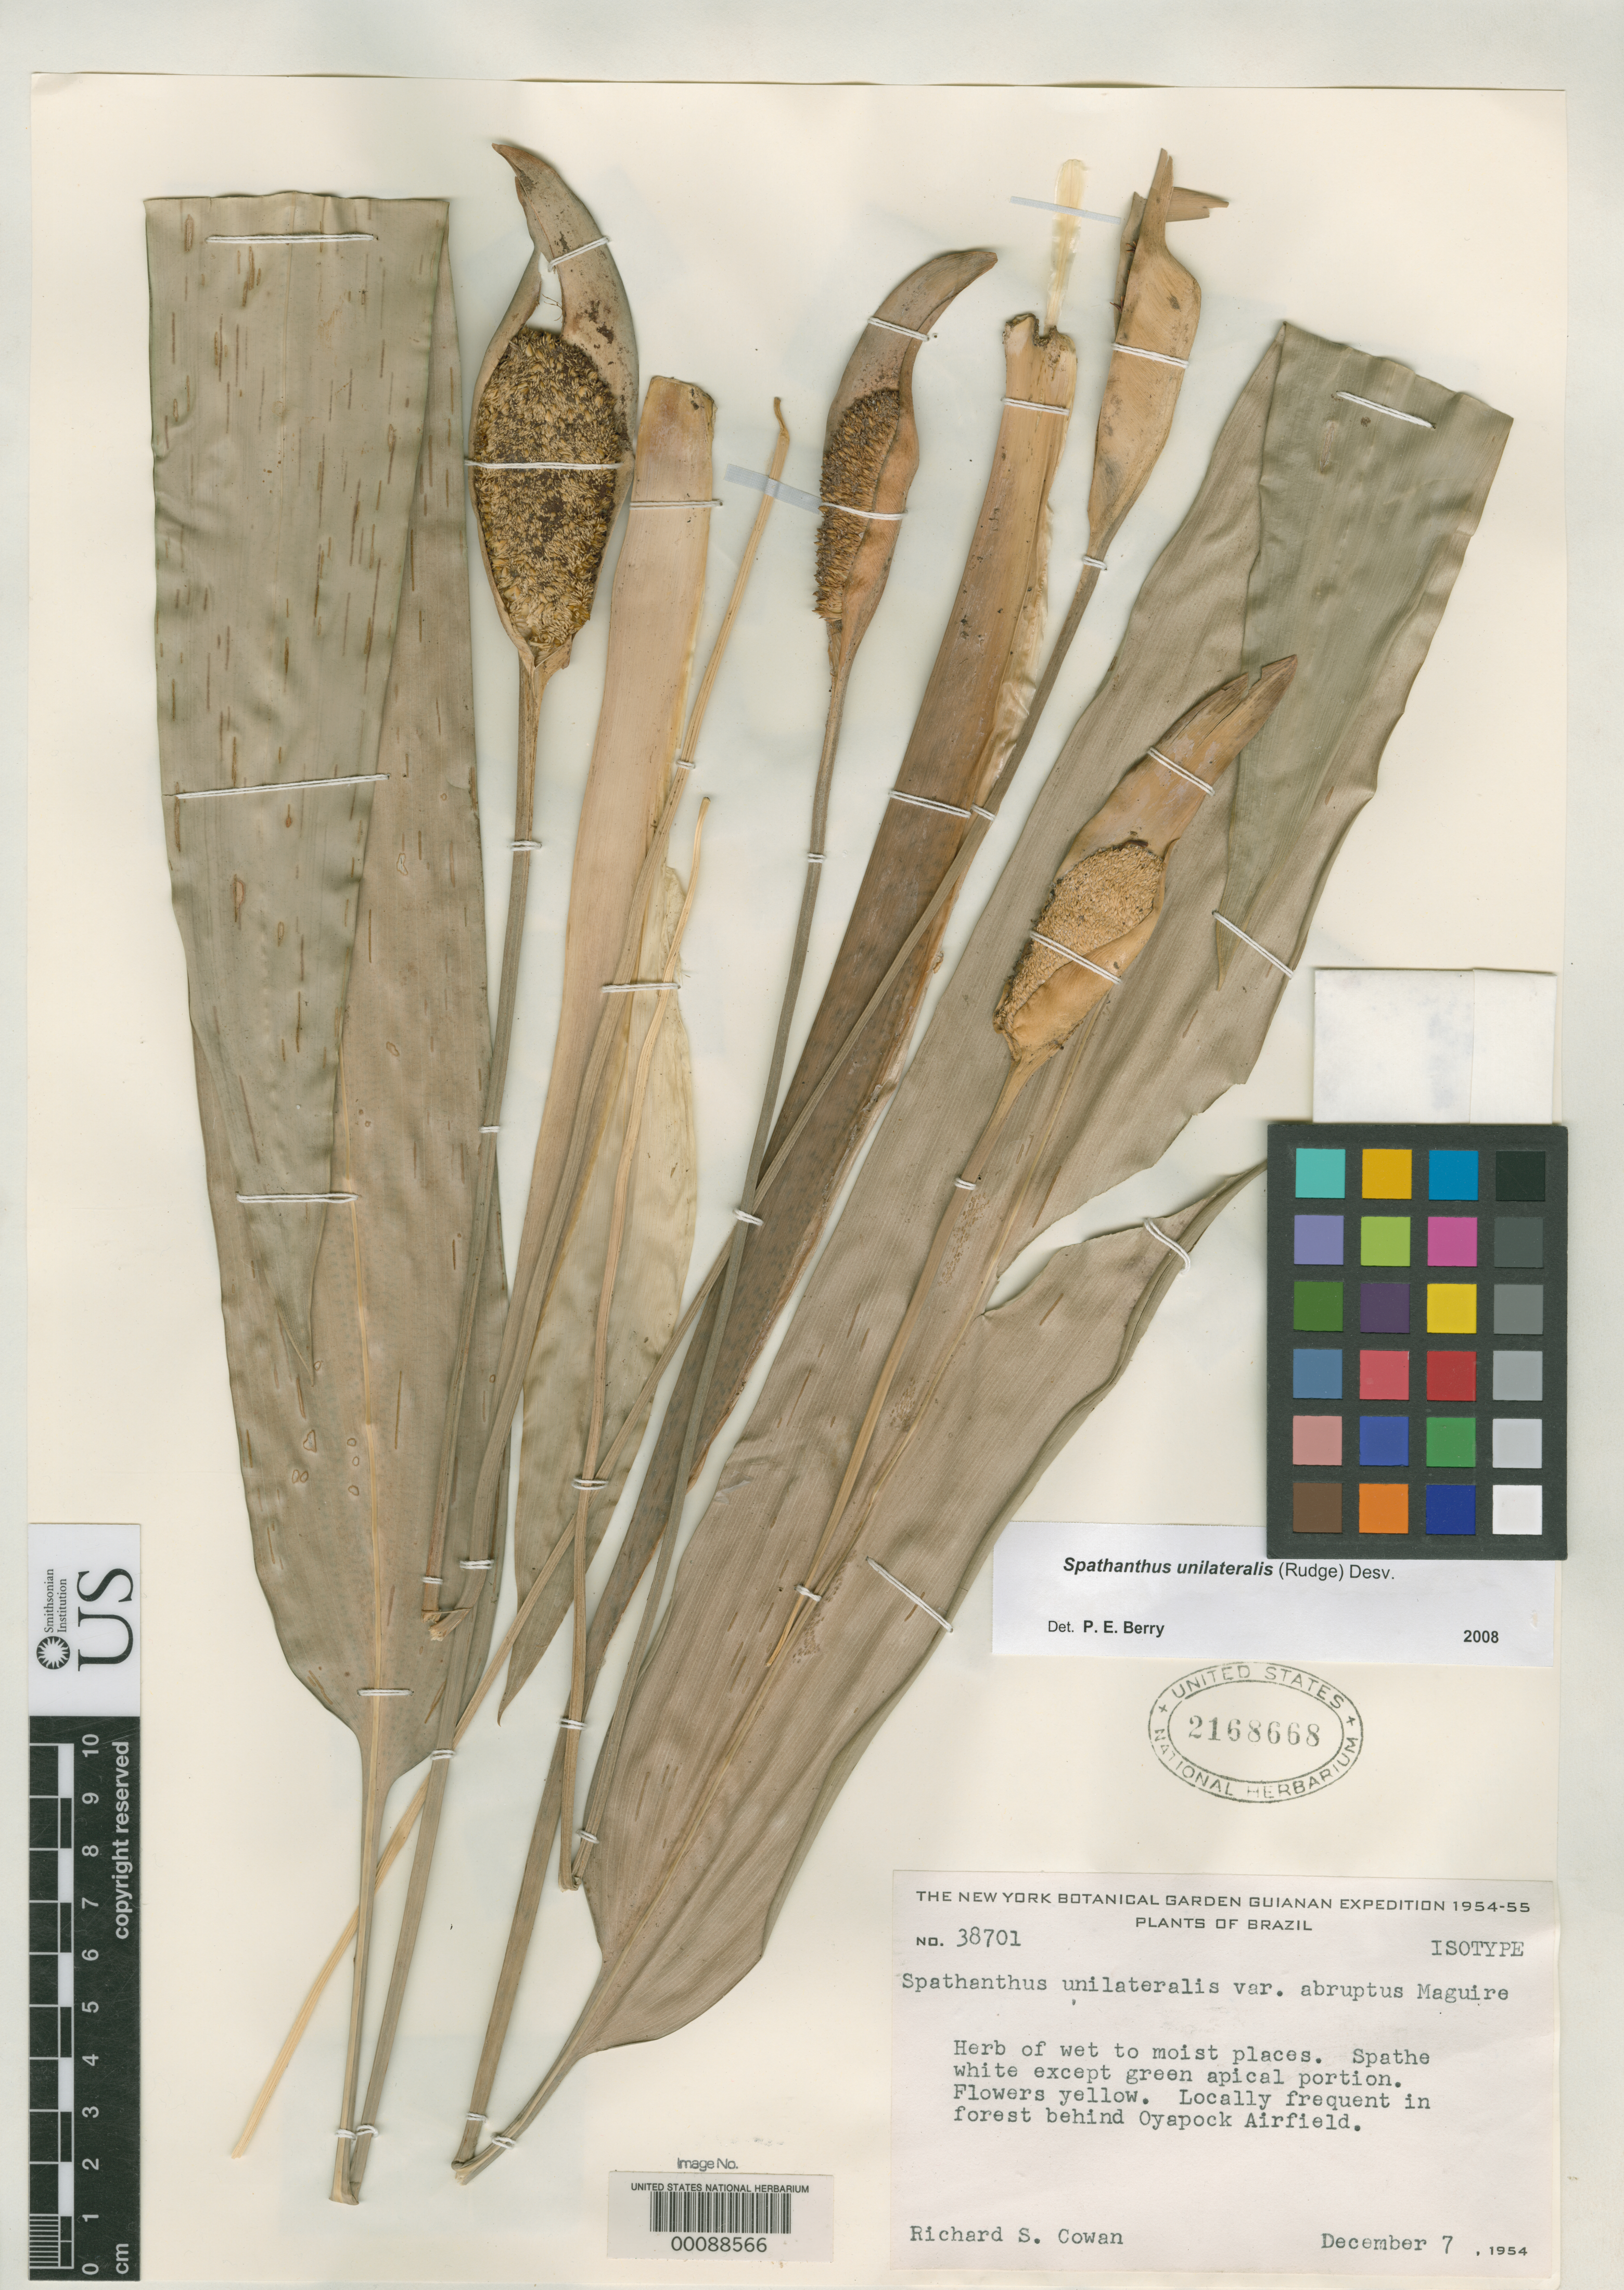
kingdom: Plantae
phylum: Tracheophyta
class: Liliopsida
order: Poales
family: Rapateaceae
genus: Spathanthus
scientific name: Spathanthus unilateralis var. abruptus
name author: Maguire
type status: Isotype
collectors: R. S. Cowan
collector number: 38701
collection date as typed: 07 Dec 1954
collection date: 1954-12-07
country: Brazil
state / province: Amapá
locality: Behind Oyapock Airfield.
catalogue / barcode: US 2168668